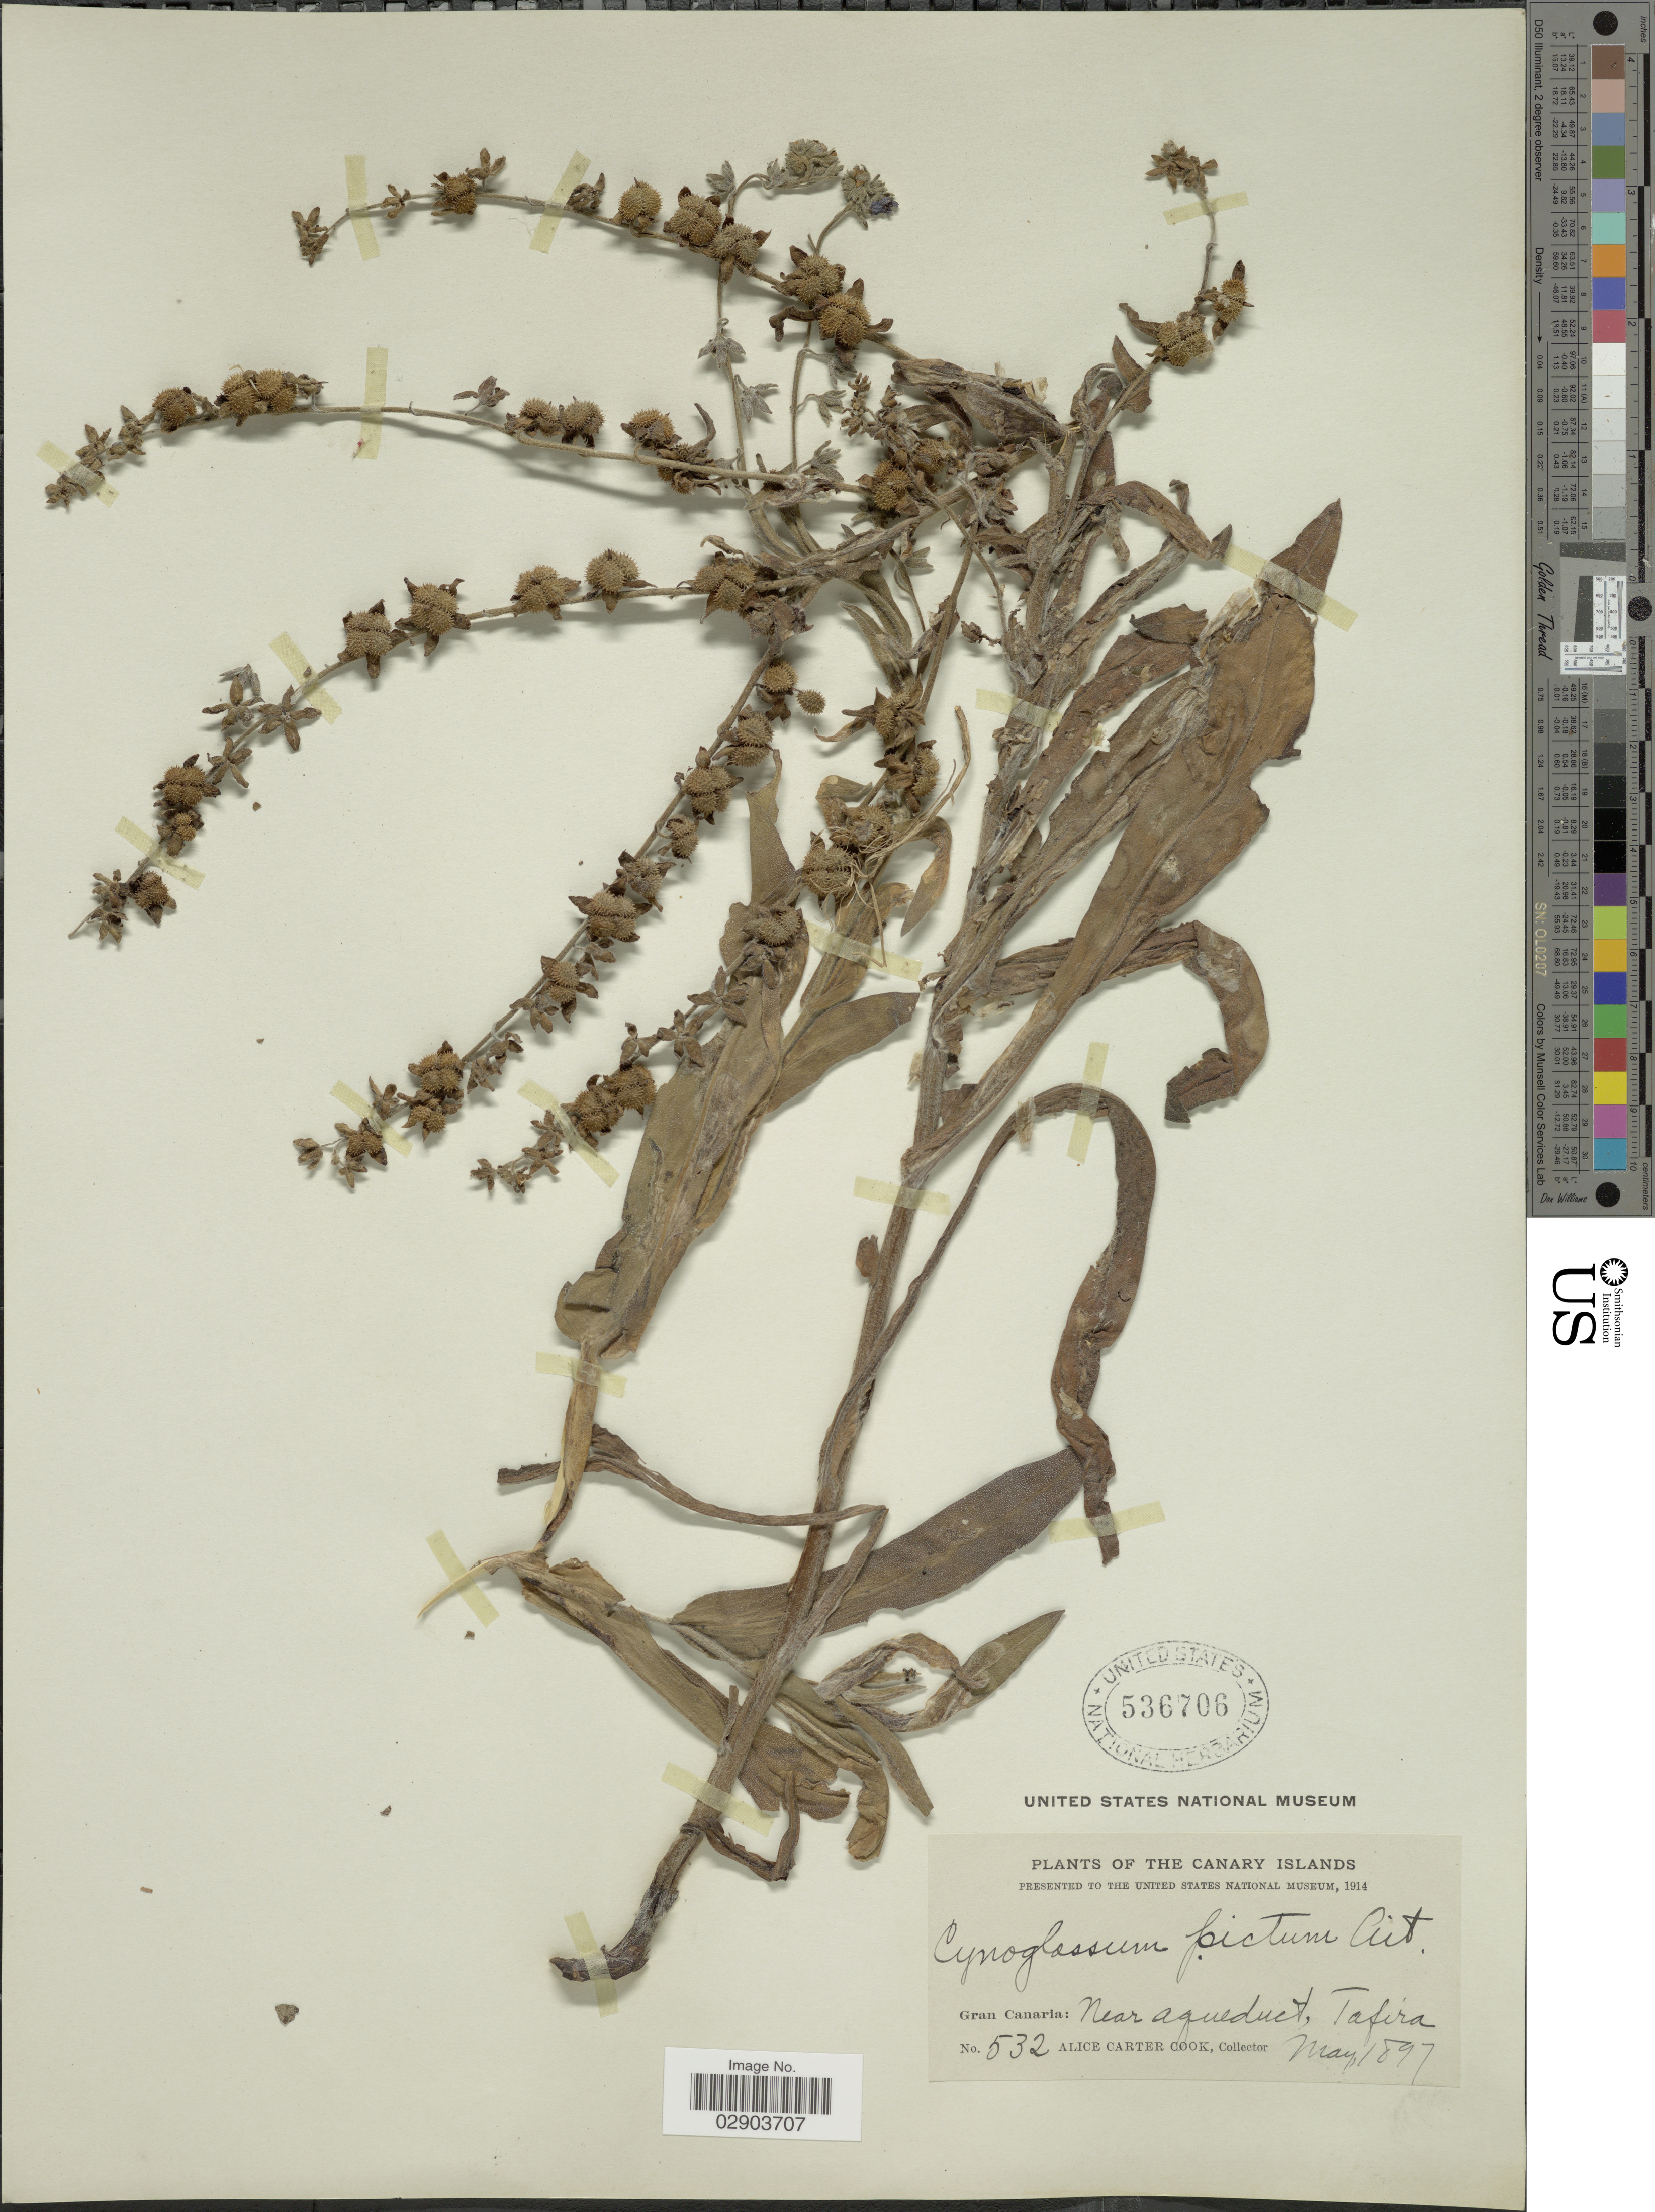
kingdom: Plantae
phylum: Tracheophyta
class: Magnoliopsida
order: Boraginales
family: Boraginaceae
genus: Cynoglossum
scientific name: Cynoglossum pictum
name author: Aiton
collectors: Alice C. Cook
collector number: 532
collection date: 1897-05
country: Spain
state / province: Canarias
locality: The Canary Islands, Gran Canaria: Near aqueduct, Tafira.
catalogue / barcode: US 536706